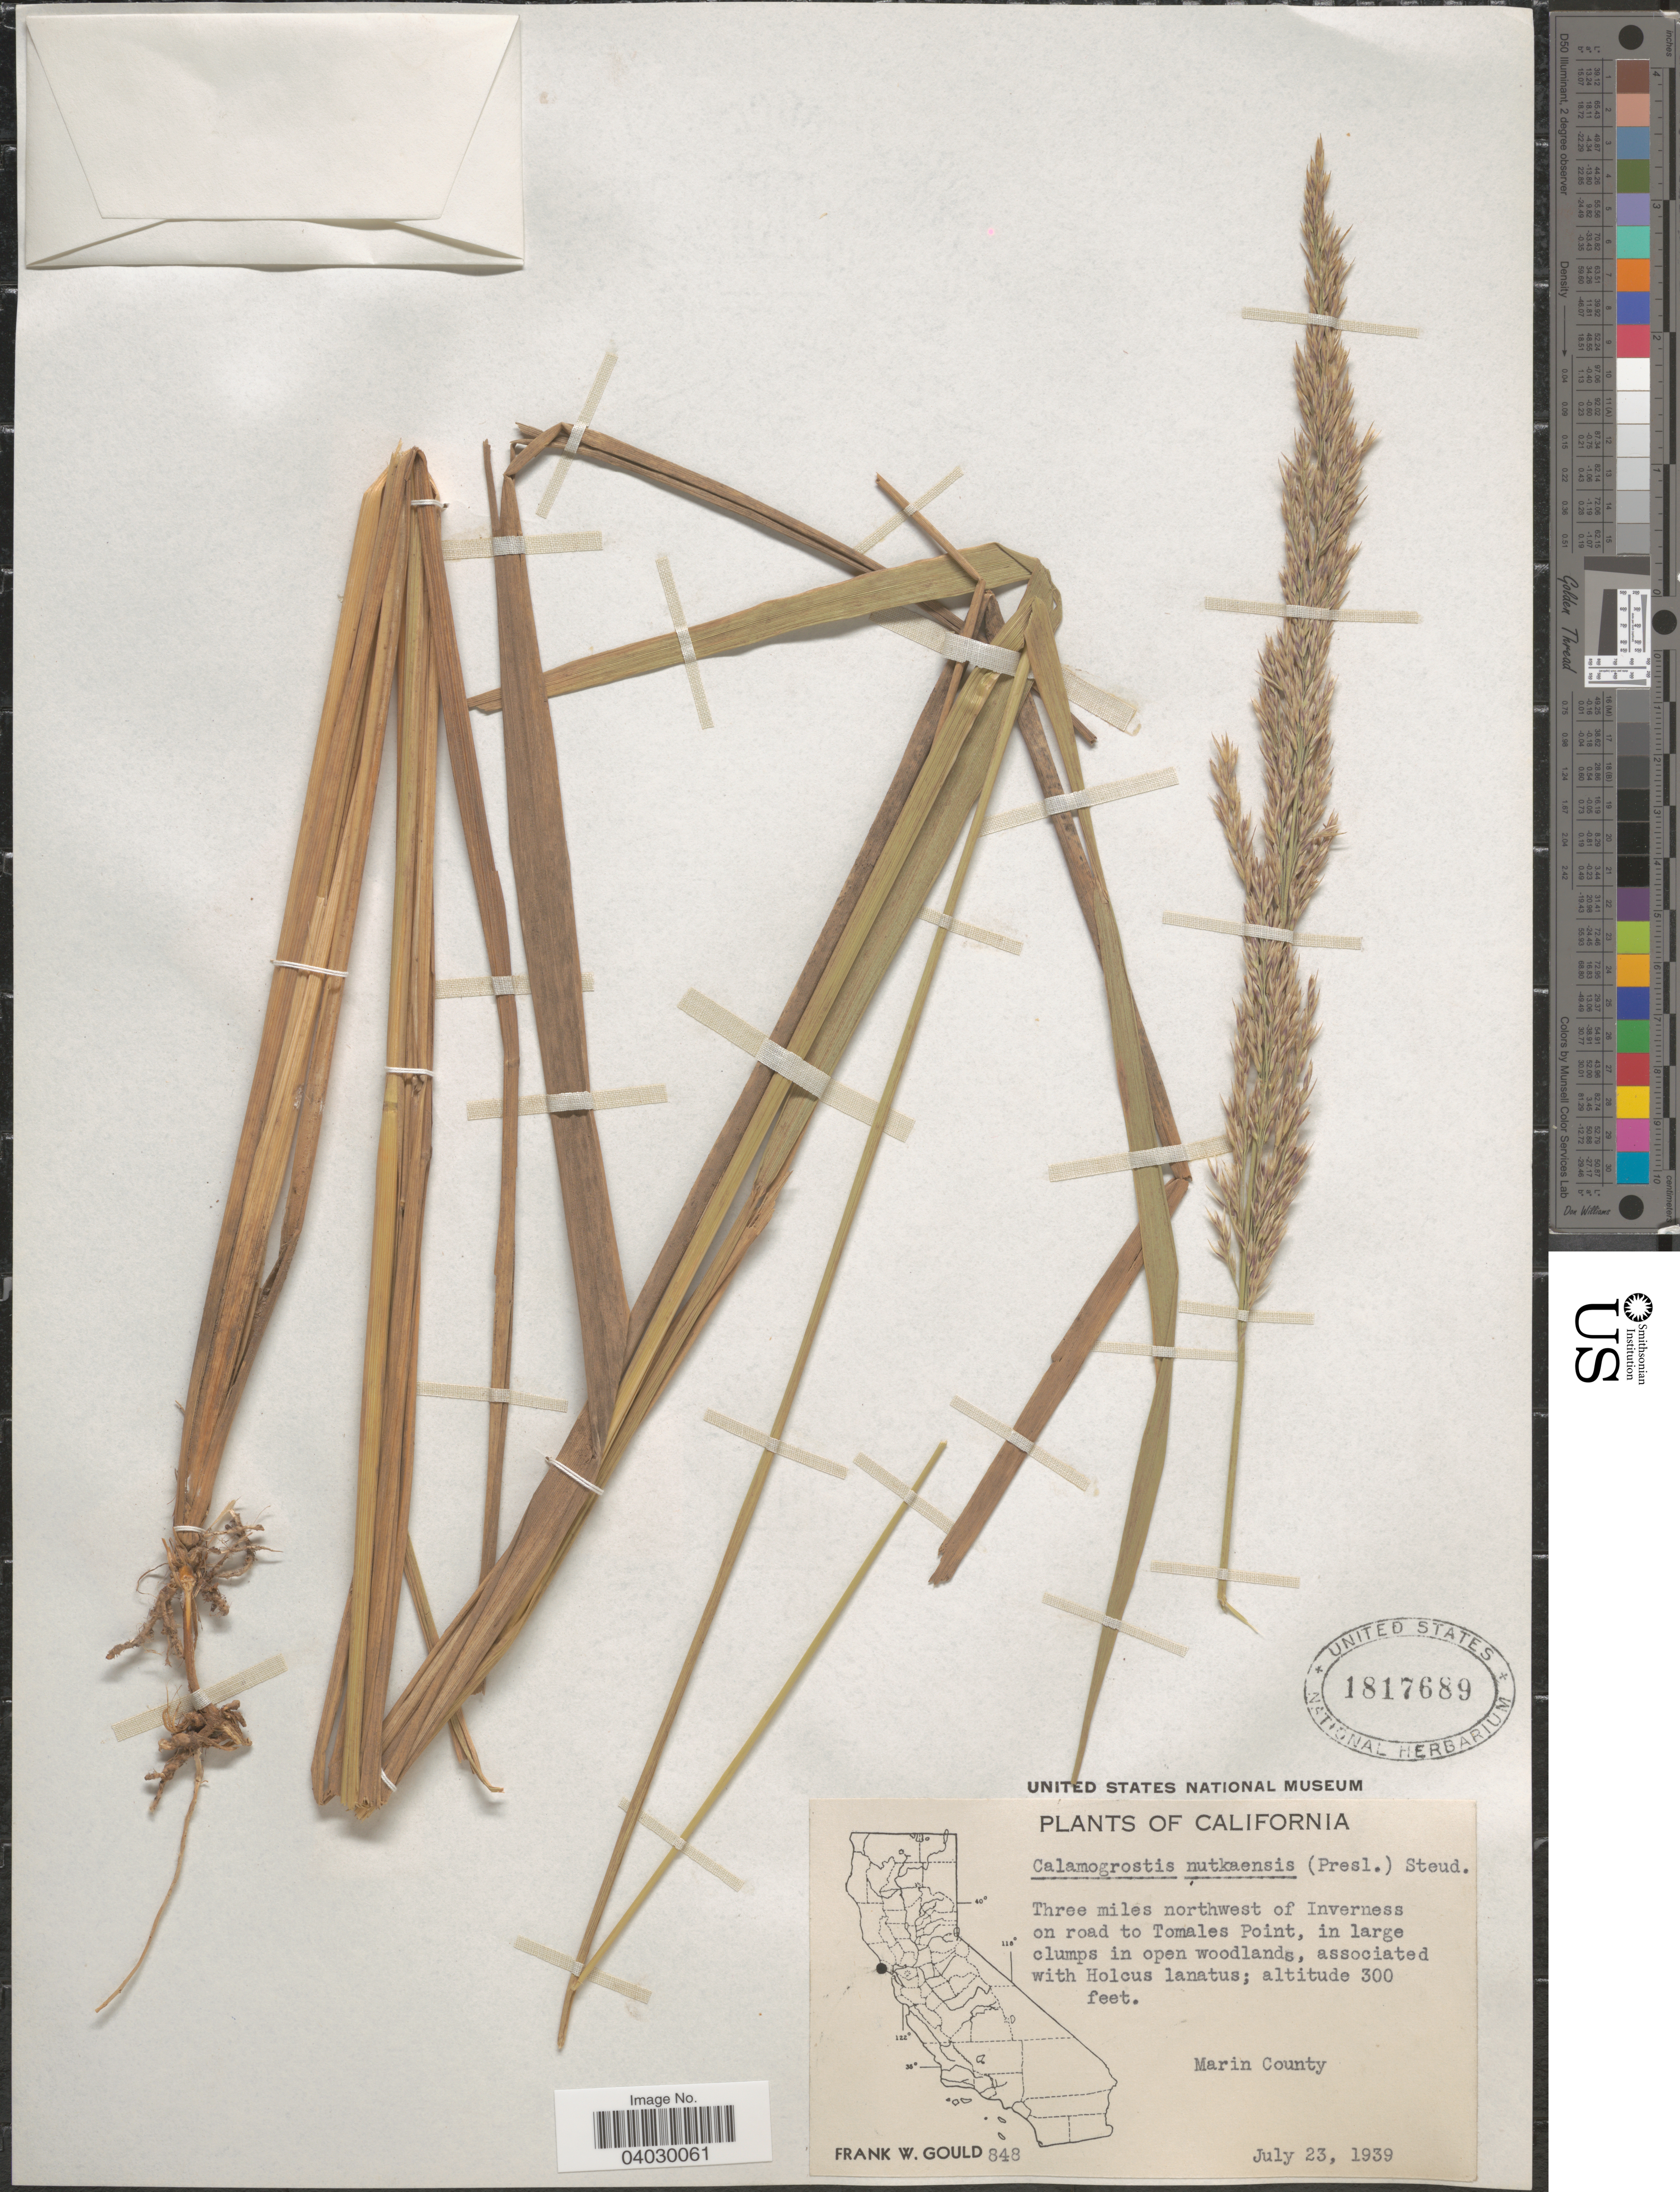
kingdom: Plantae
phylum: Tracheophyta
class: Liliopsida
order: Poales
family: Poaceae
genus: Calamagrostis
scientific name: Calamagrostis nutkaensis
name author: (J. Presl) Steud.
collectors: F. W. Gould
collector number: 848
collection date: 1939-07-23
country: United States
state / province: California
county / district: Marin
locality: Three miles northwest of Inverness on road to Tomales Point. Marin County.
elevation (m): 91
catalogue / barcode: US 1817689